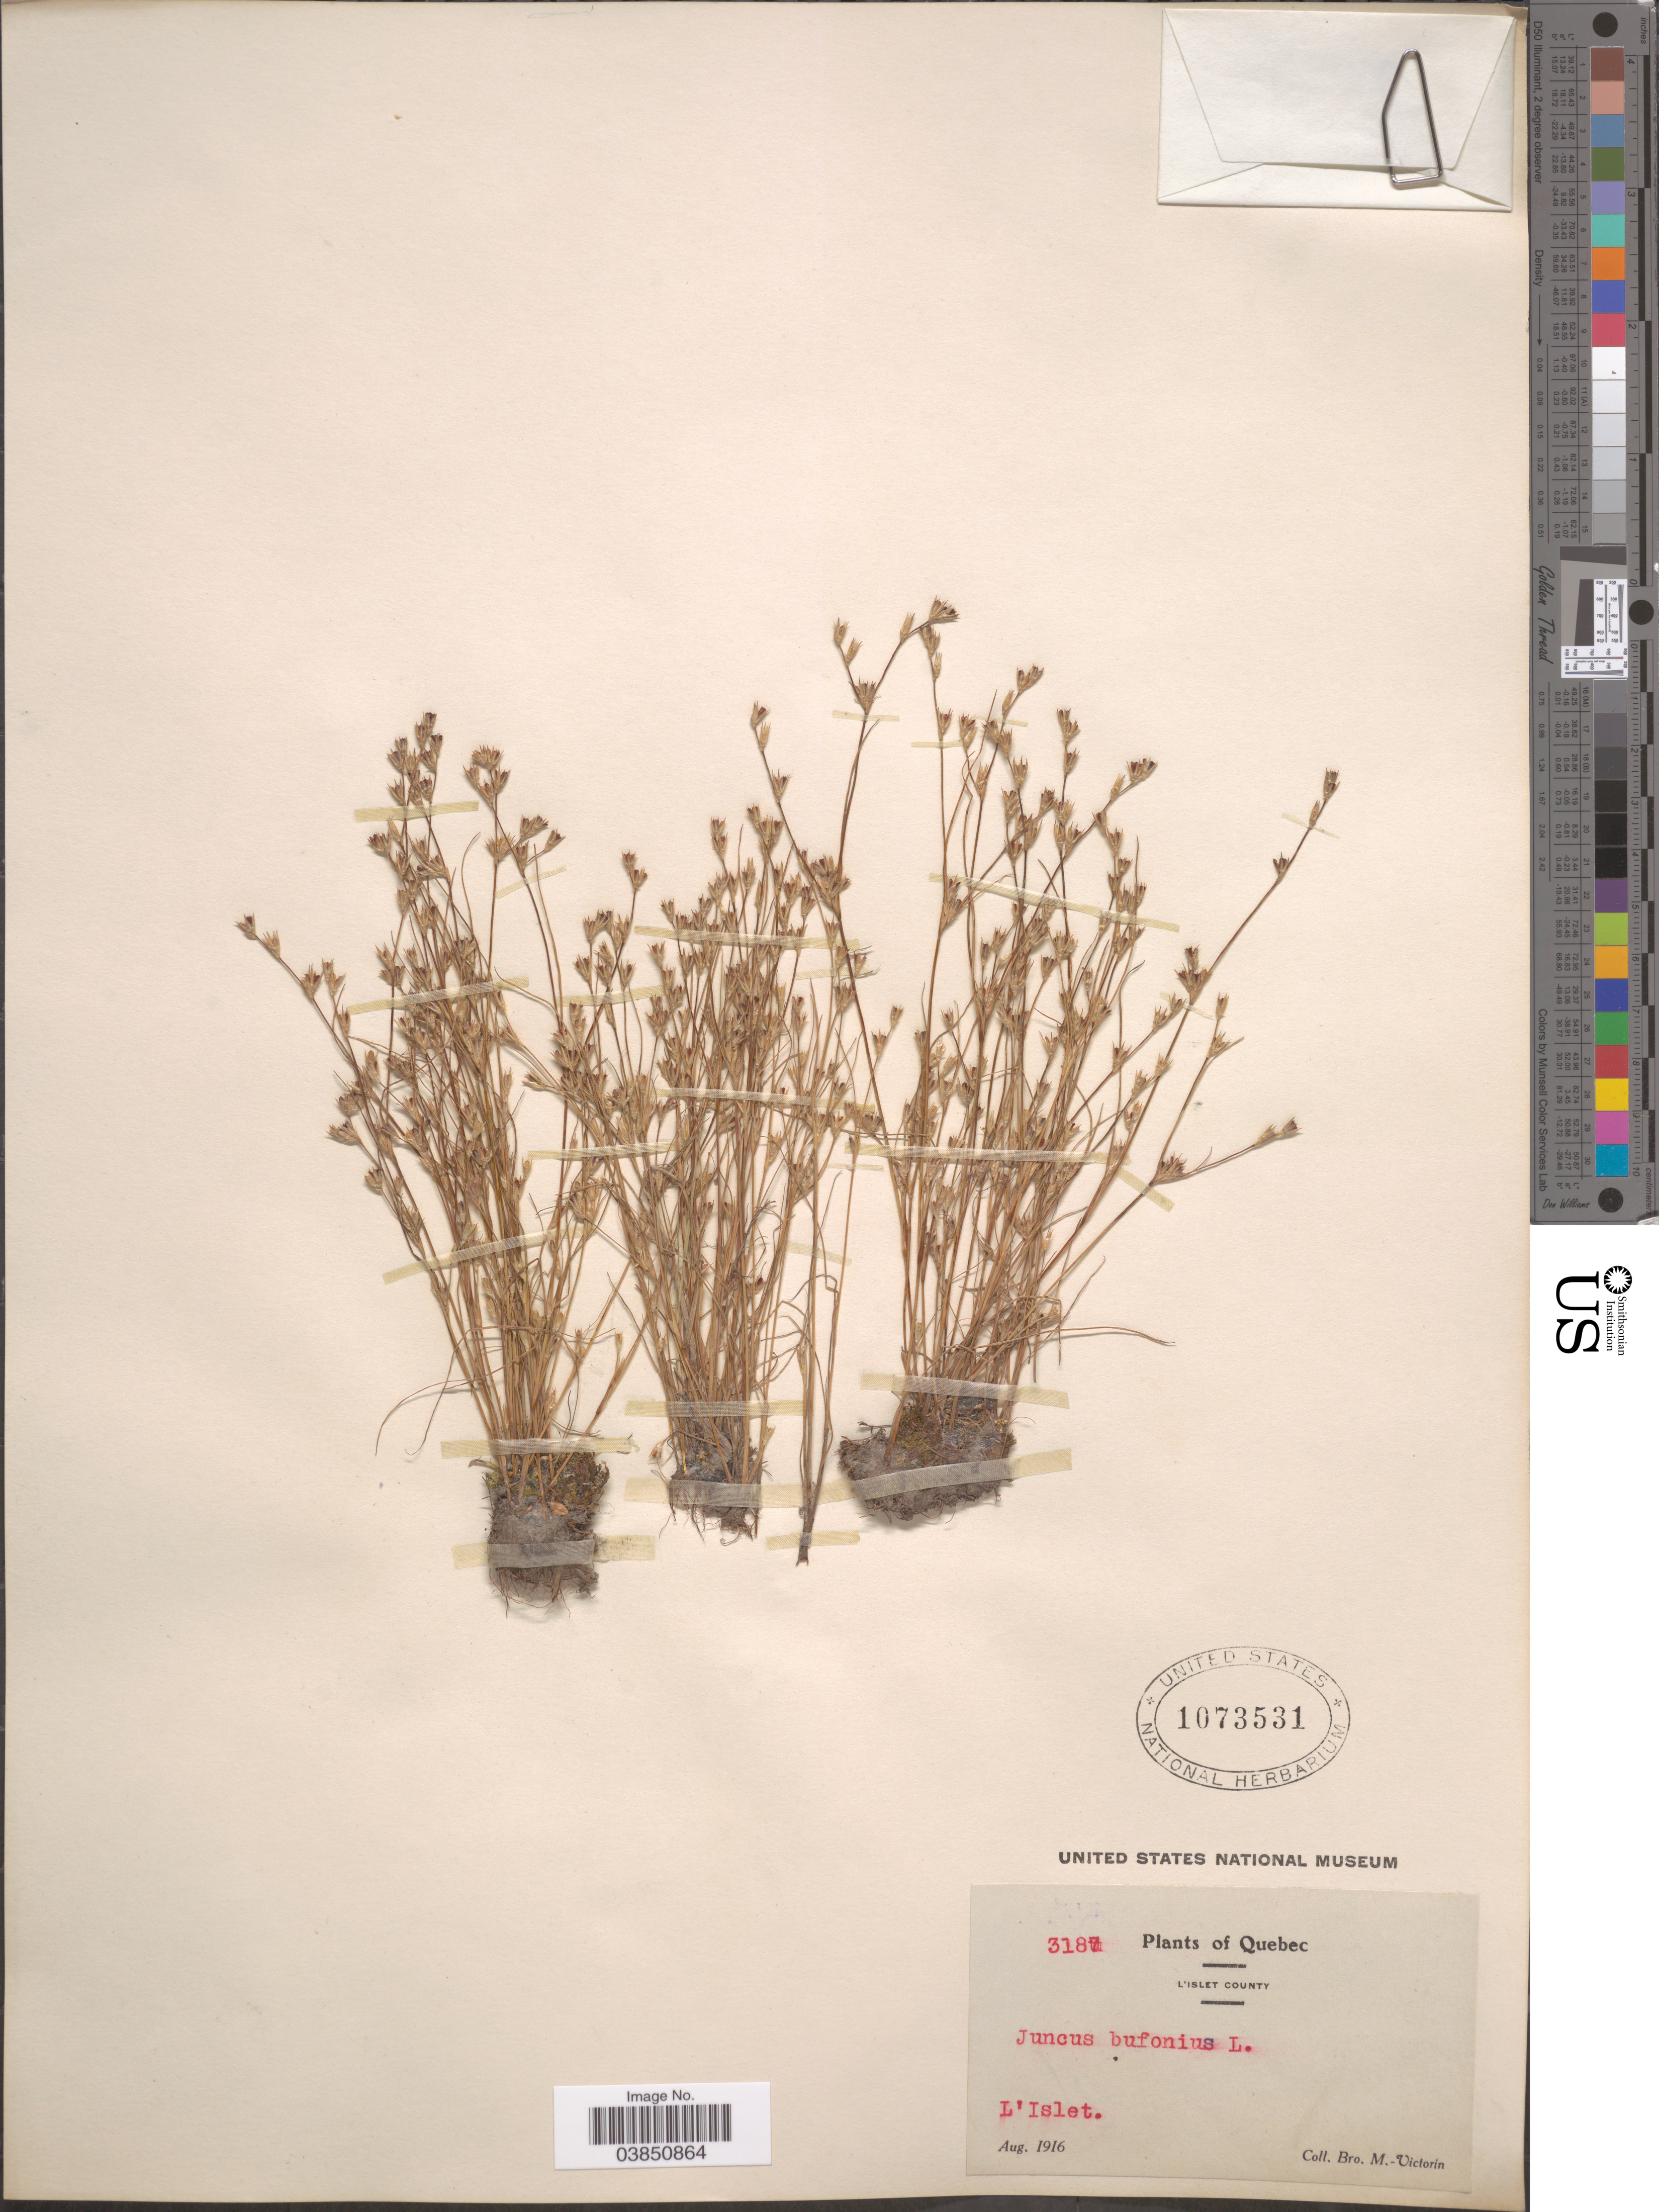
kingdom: Plantae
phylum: Tracheophyta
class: Liliopsida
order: Poales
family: Juncaceae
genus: Juncus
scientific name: Juncus bufonius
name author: L.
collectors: Fr. Marie-Victorin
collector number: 3187*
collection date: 1916-08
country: Canada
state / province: Quebec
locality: L'Islet County. L'Islet.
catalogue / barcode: US 1073531